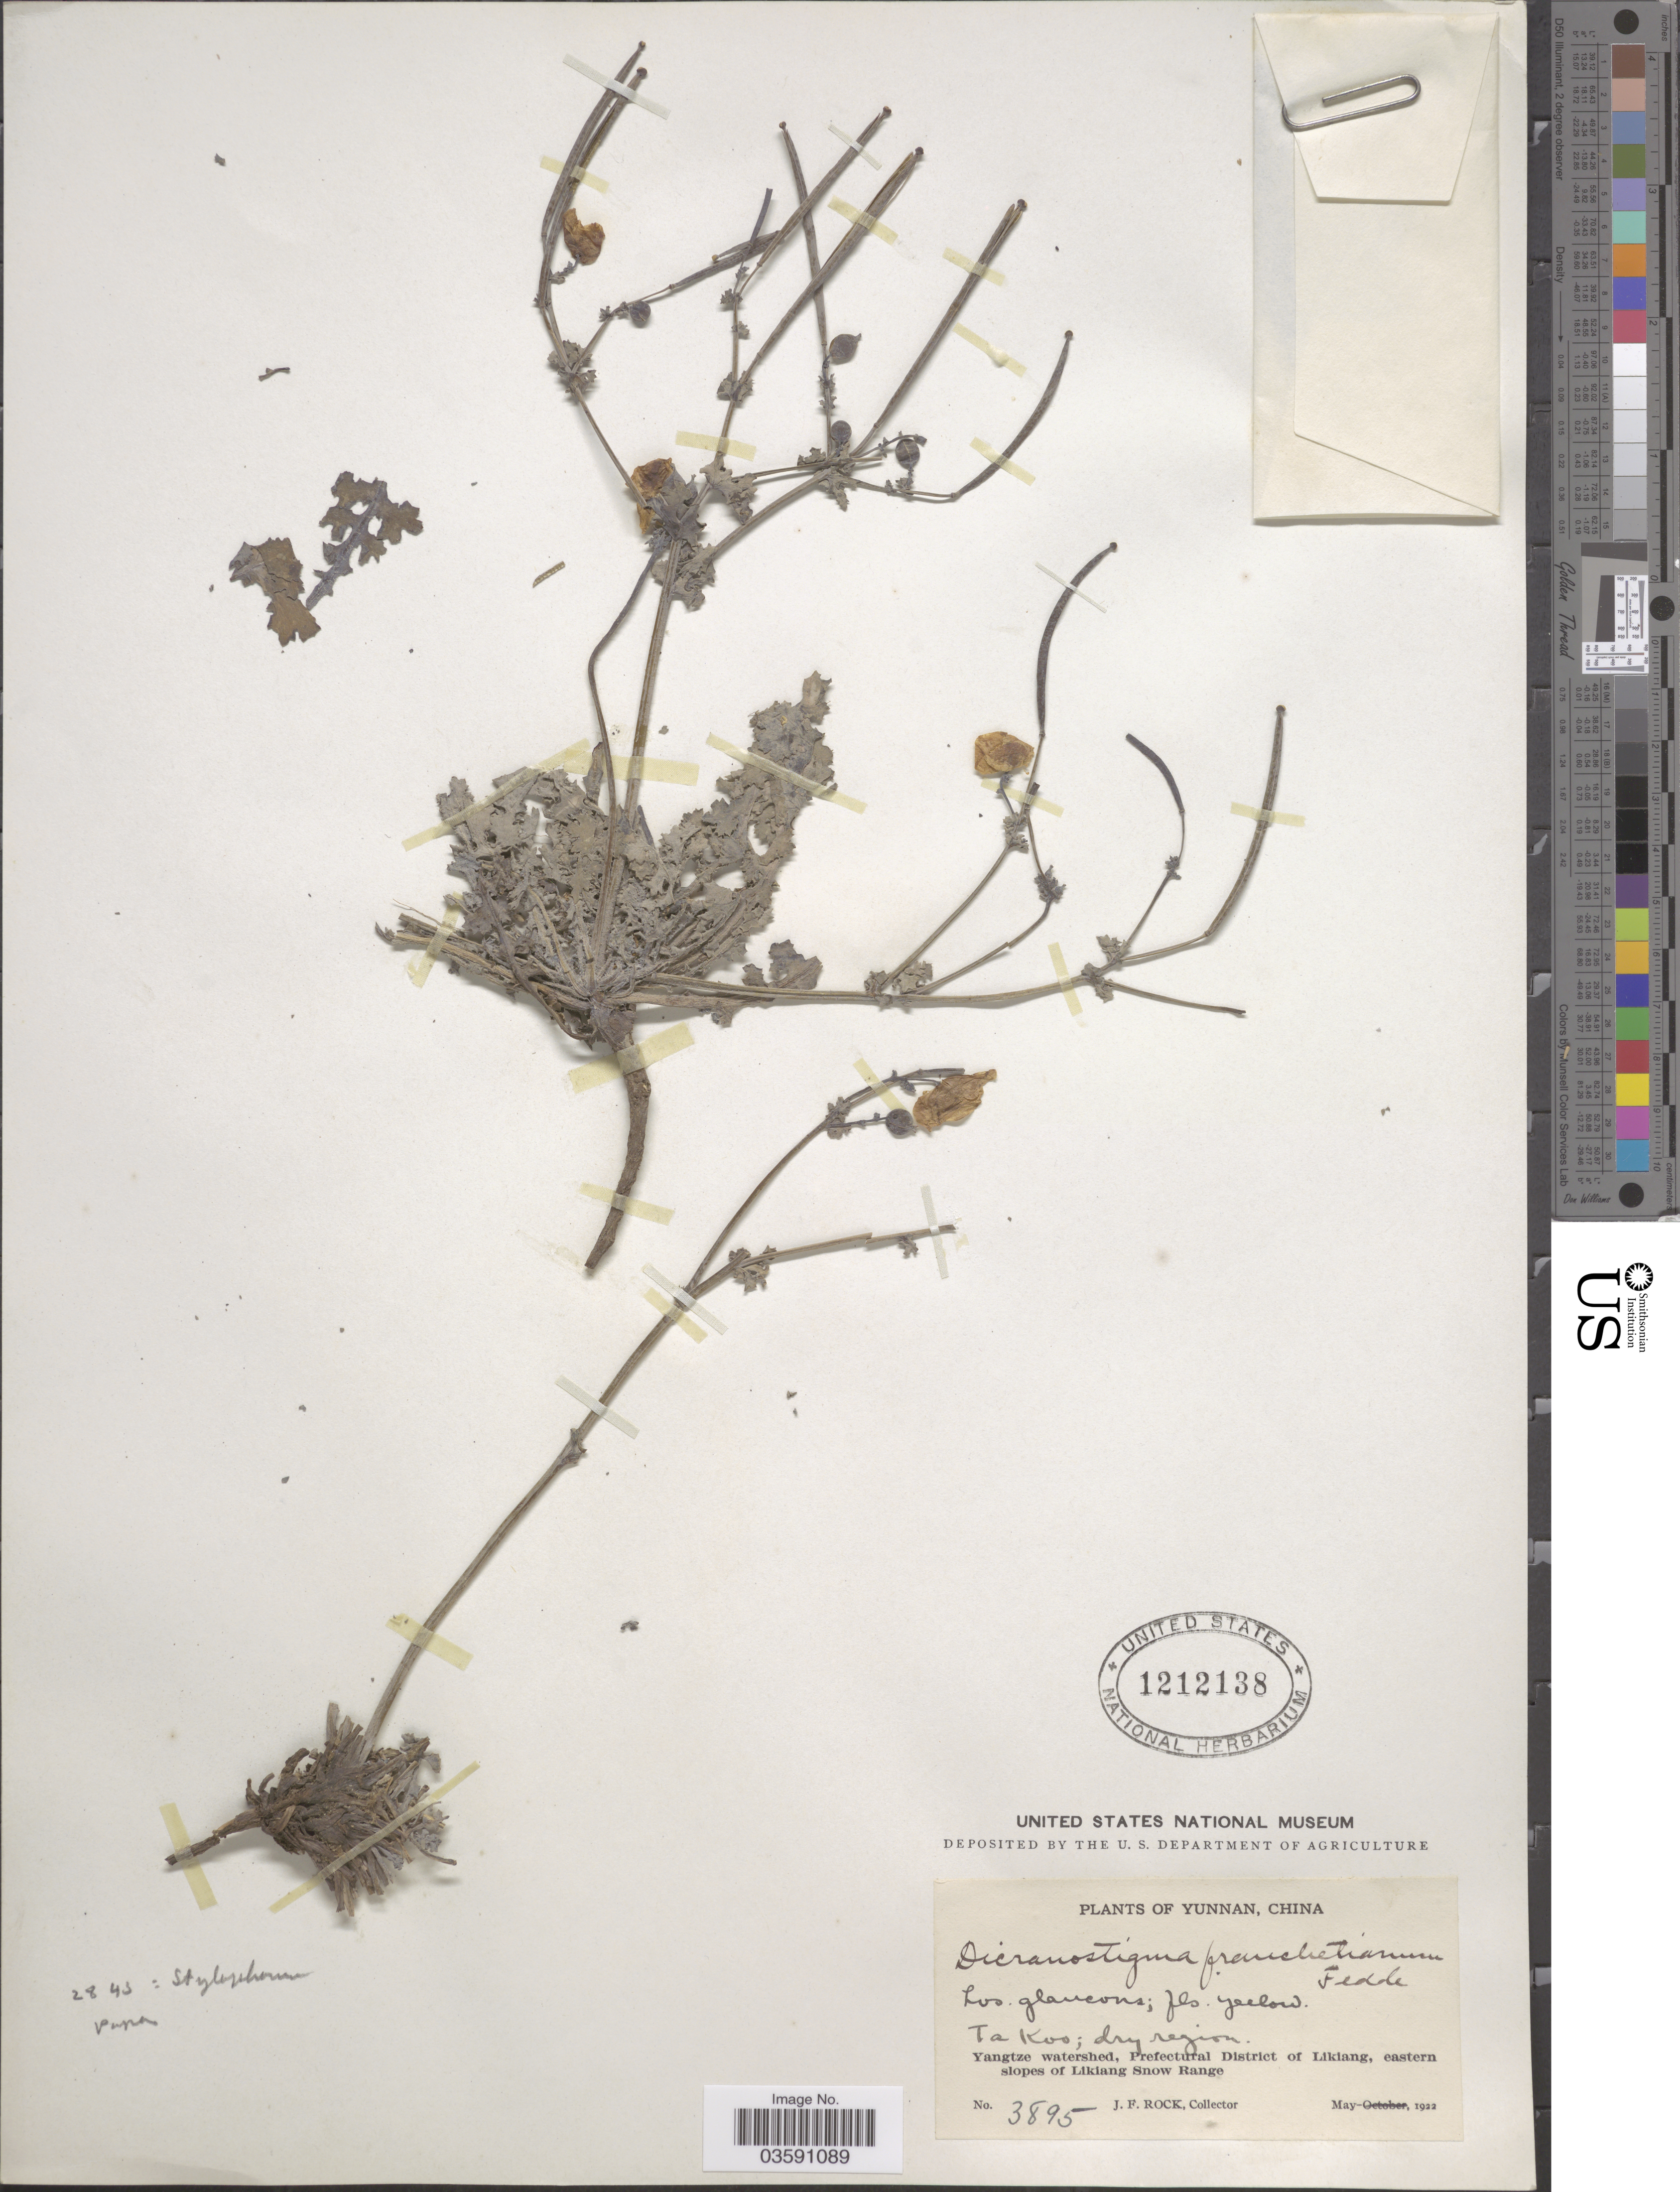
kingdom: Plantae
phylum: Tracheophyta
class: Magnoliopsida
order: Ranunculales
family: Papaveraceae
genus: Dicranostigma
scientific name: Dicranostigma franchetianum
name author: (Prain) Fedde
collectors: J. Rock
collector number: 3895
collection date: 1922-05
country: China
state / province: Yunnan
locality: Ta Koo; dry region. Yangtze watershed, Prefectural District of Likiang, eastern slopes of Likiang Snow Range.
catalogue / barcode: US 1212138